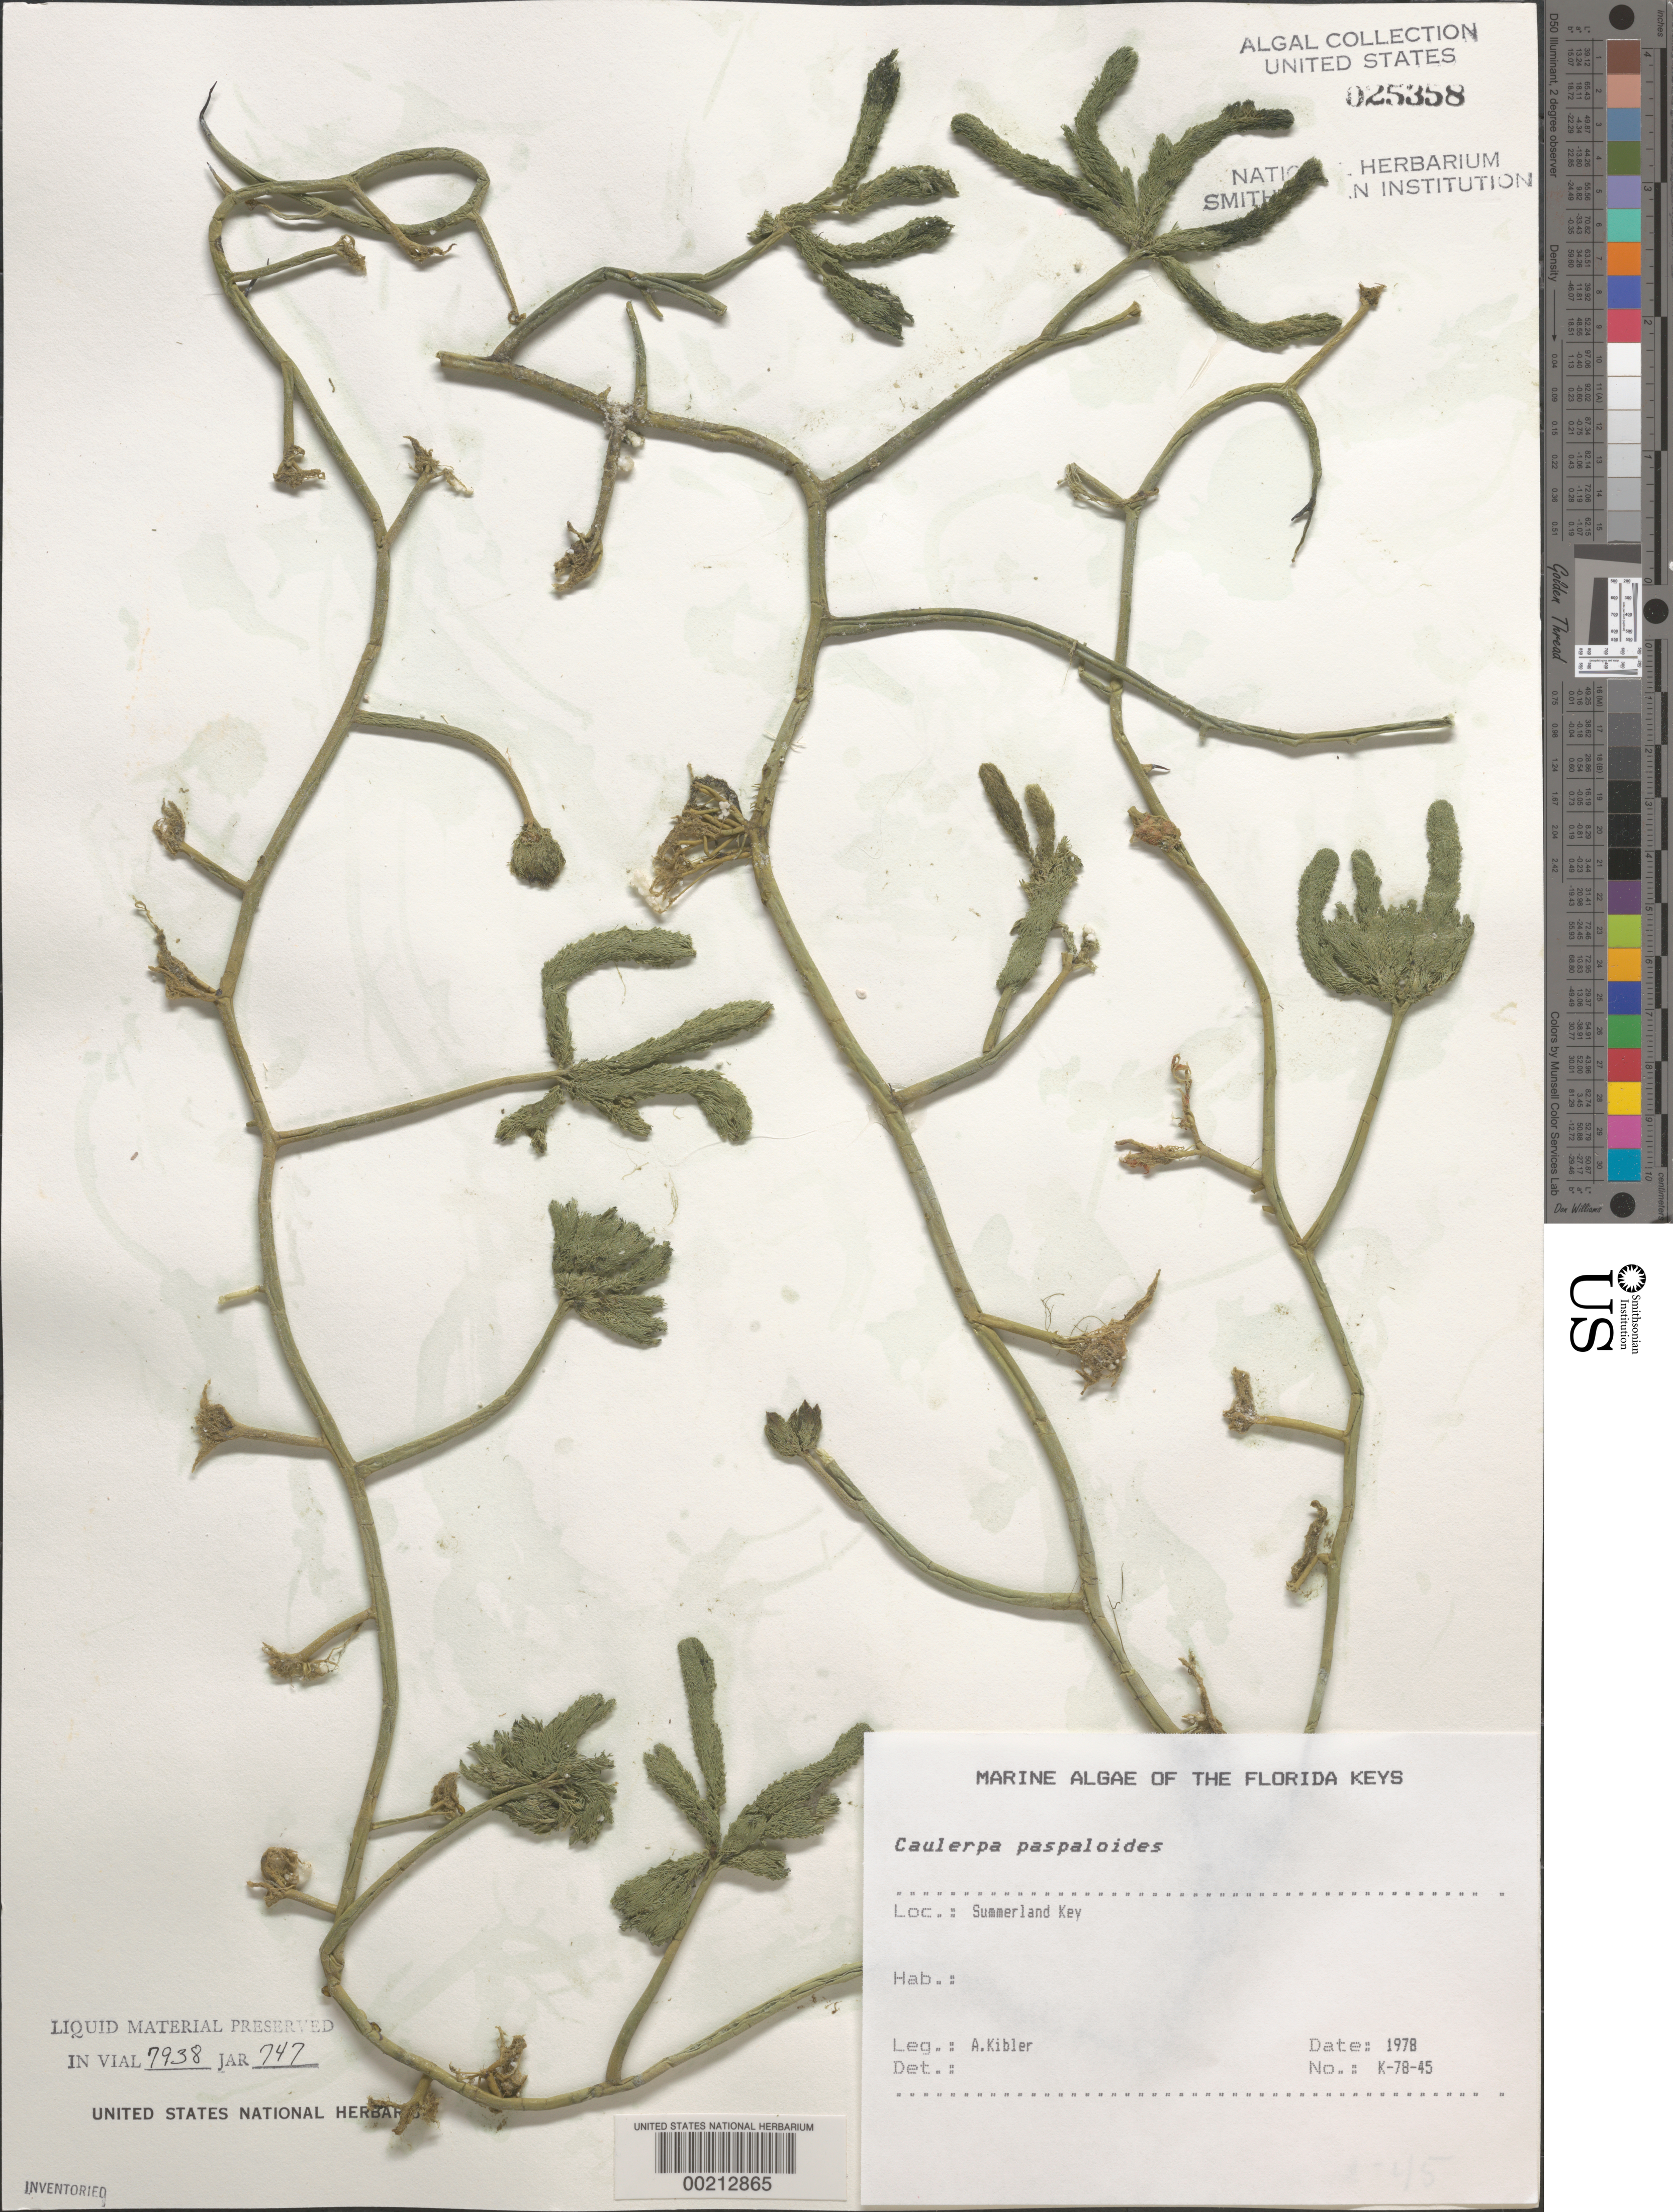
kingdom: Plantae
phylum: Chlorophyta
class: Ulvophyceae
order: Bryopsidales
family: Caulerpaceae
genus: Caulerpa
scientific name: Caulerpa paspaloides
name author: (Bory) Grev.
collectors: A. Kibler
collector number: K-78-45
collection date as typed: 1978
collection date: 1978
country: United States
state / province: Florida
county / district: Monroe County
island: Summerland Key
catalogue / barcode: US 25358